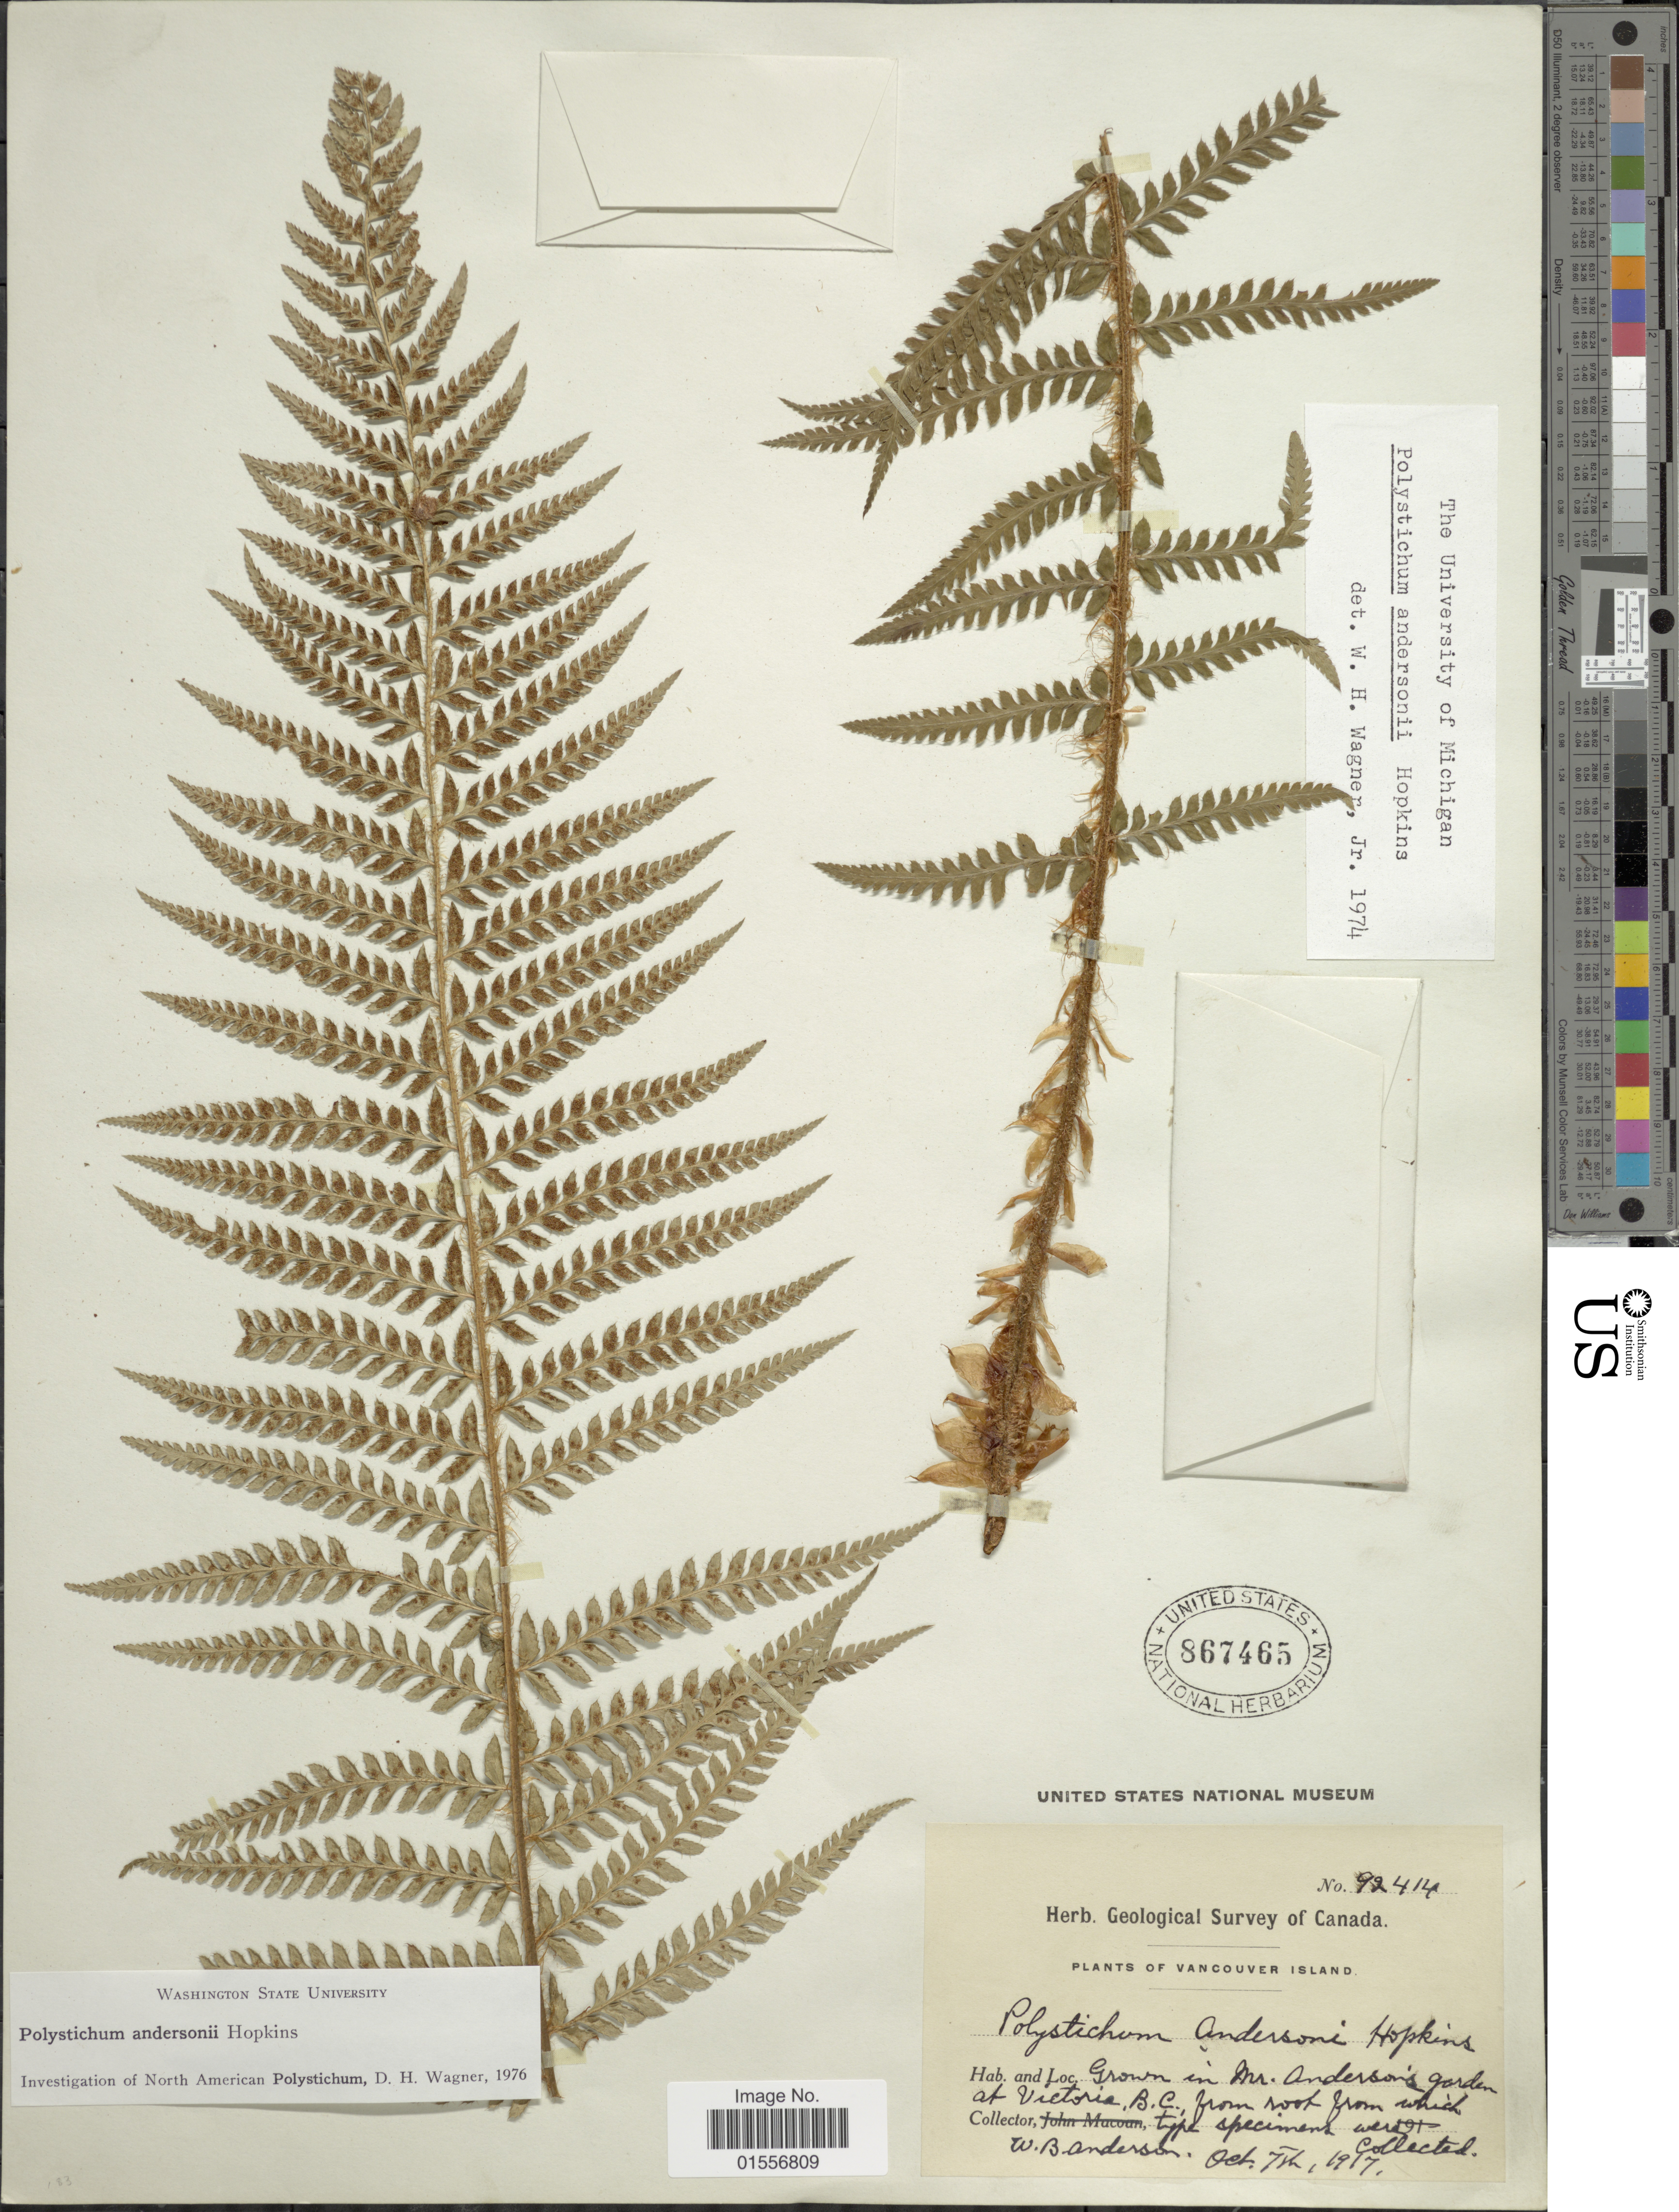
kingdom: Plantae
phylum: Tracheophyta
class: Polypodiopsida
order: Polypodiales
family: Dryopteridaceae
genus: Polystichum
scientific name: Polystichum andersonii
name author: Hopkins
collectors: W. Anderson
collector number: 92414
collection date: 1917-10-07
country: Canada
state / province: British Columbia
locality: Vancouver Island, in Mr. Anderson's garden at Victoria B. C.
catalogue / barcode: US 867465